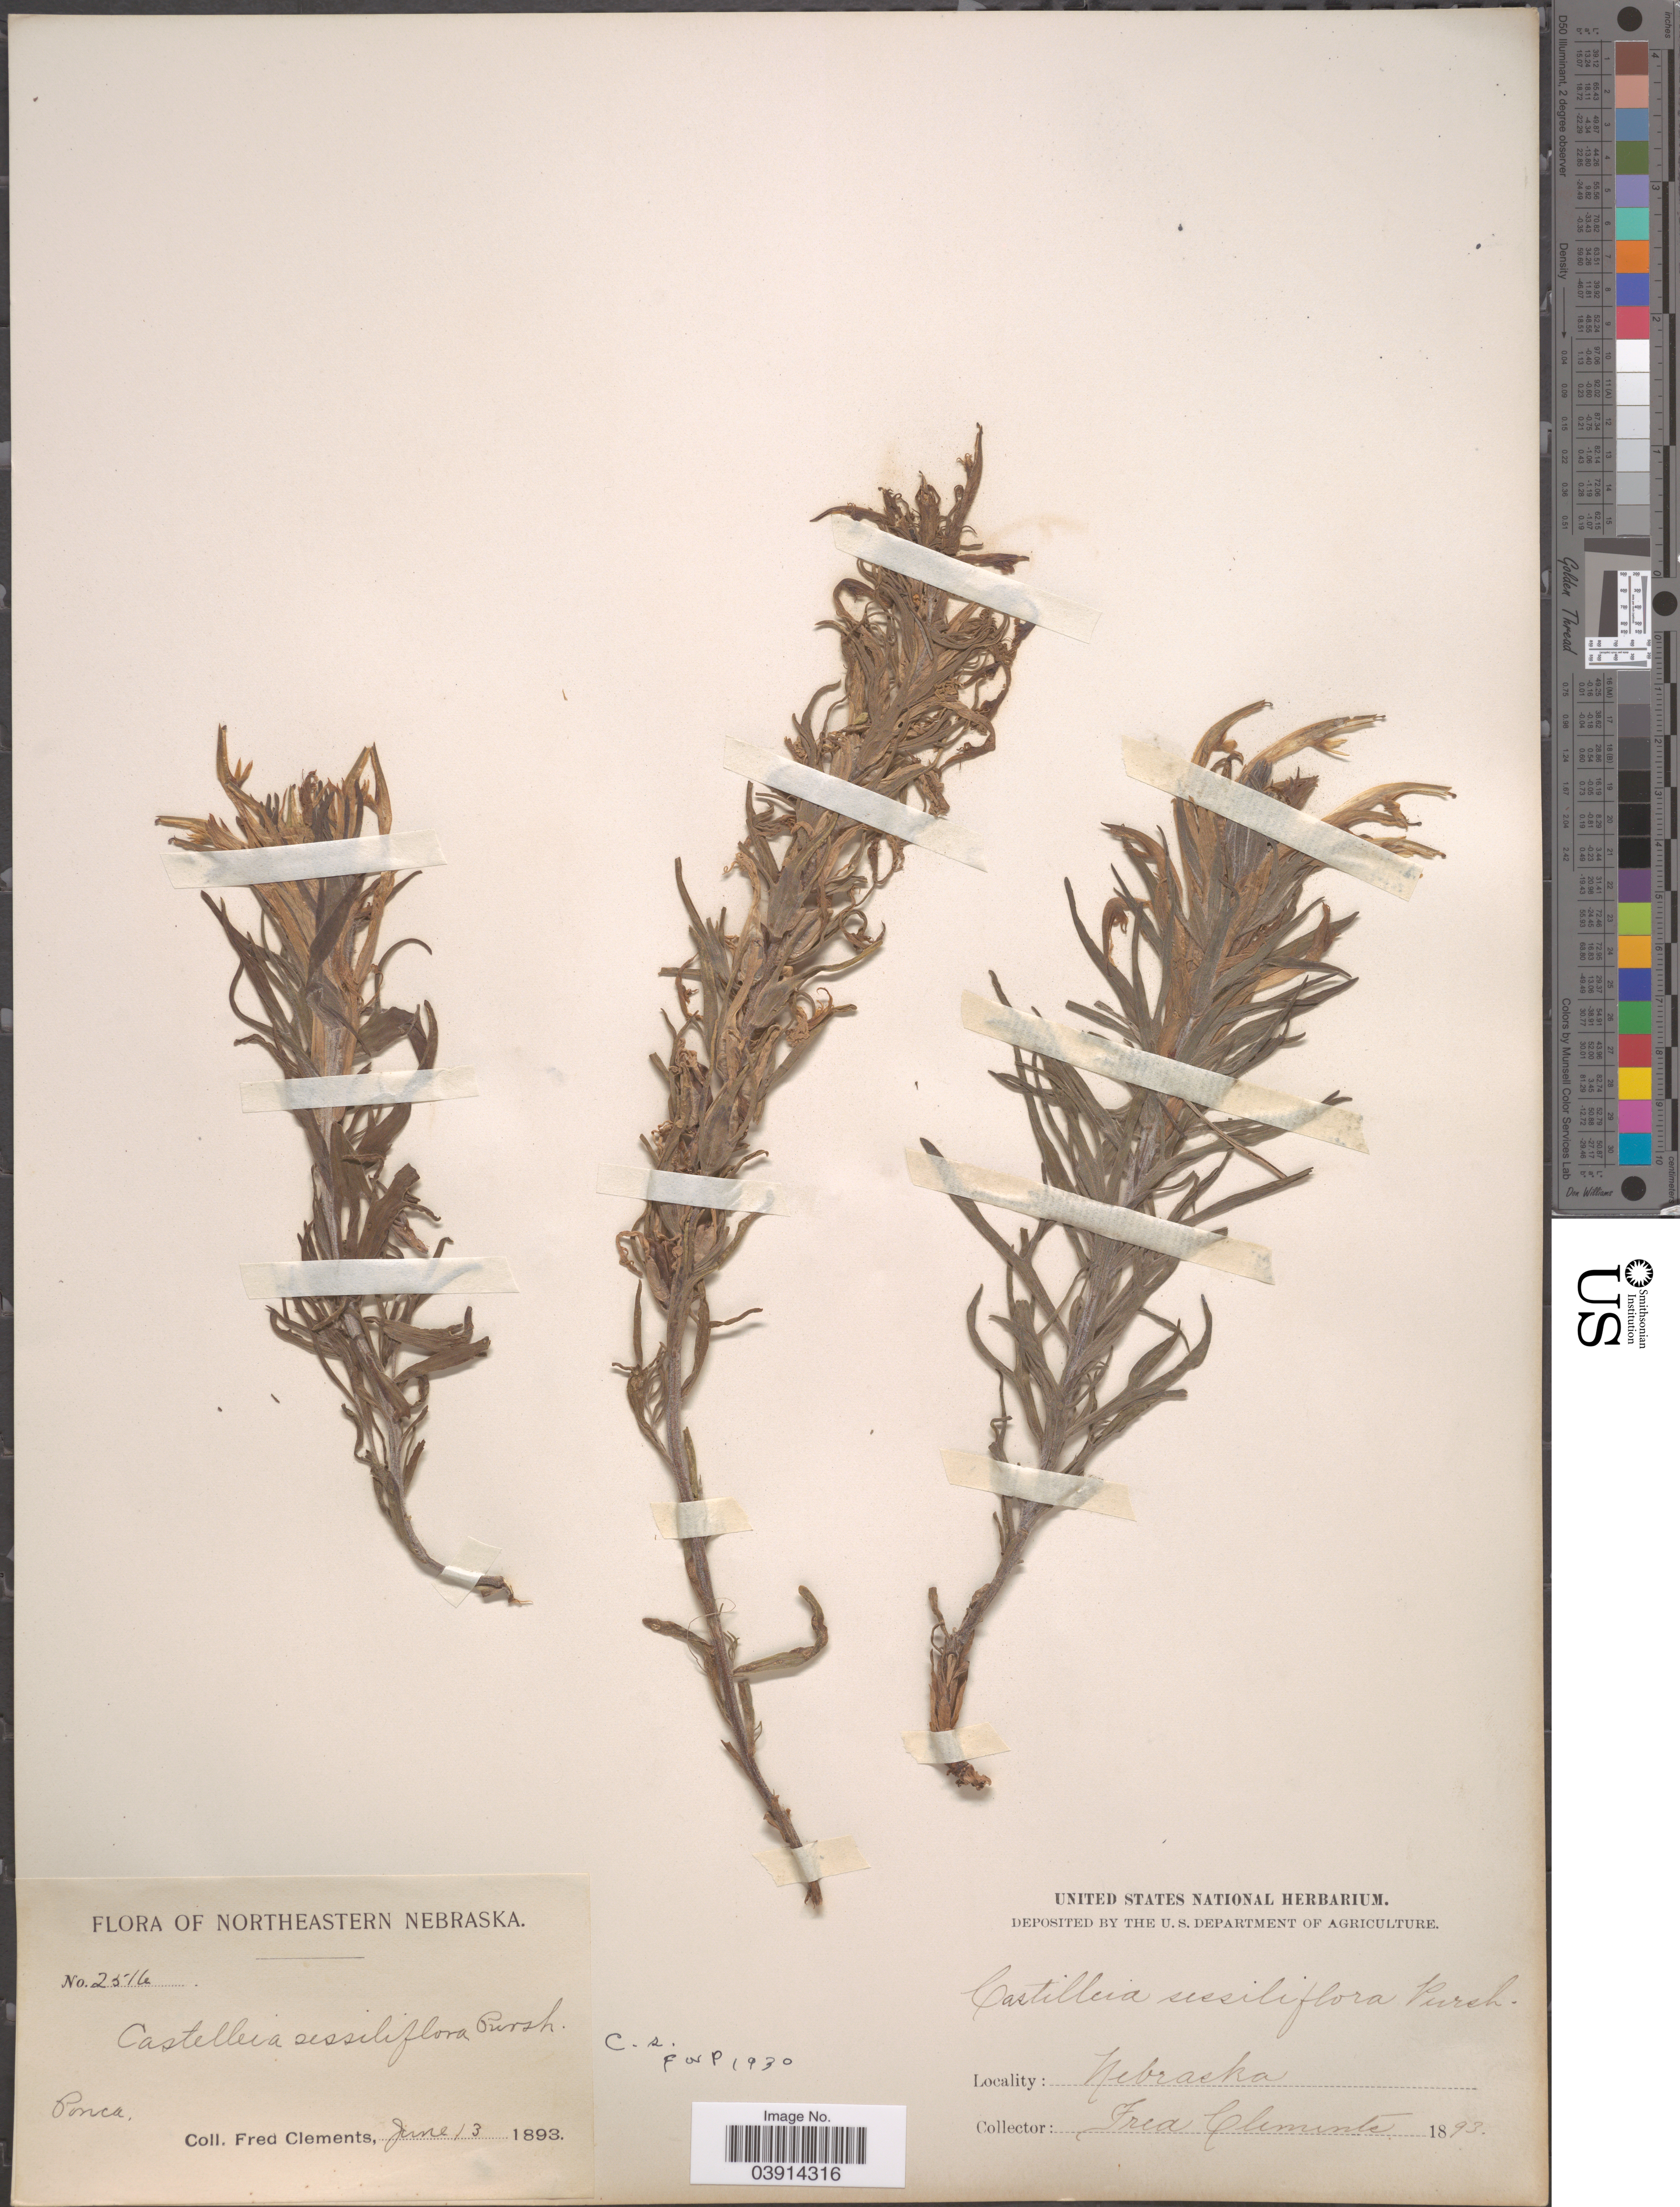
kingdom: Plantae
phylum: Tracheophyta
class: Magnoliopsida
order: Lamiales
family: Orobanchaceae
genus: Castilleja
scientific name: Castilleja sessiliflora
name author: Pursh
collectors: F. Clements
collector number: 2516*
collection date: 1893-06-13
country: United States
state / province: Nebraska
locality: Northeastern Nebraska. Ponca.